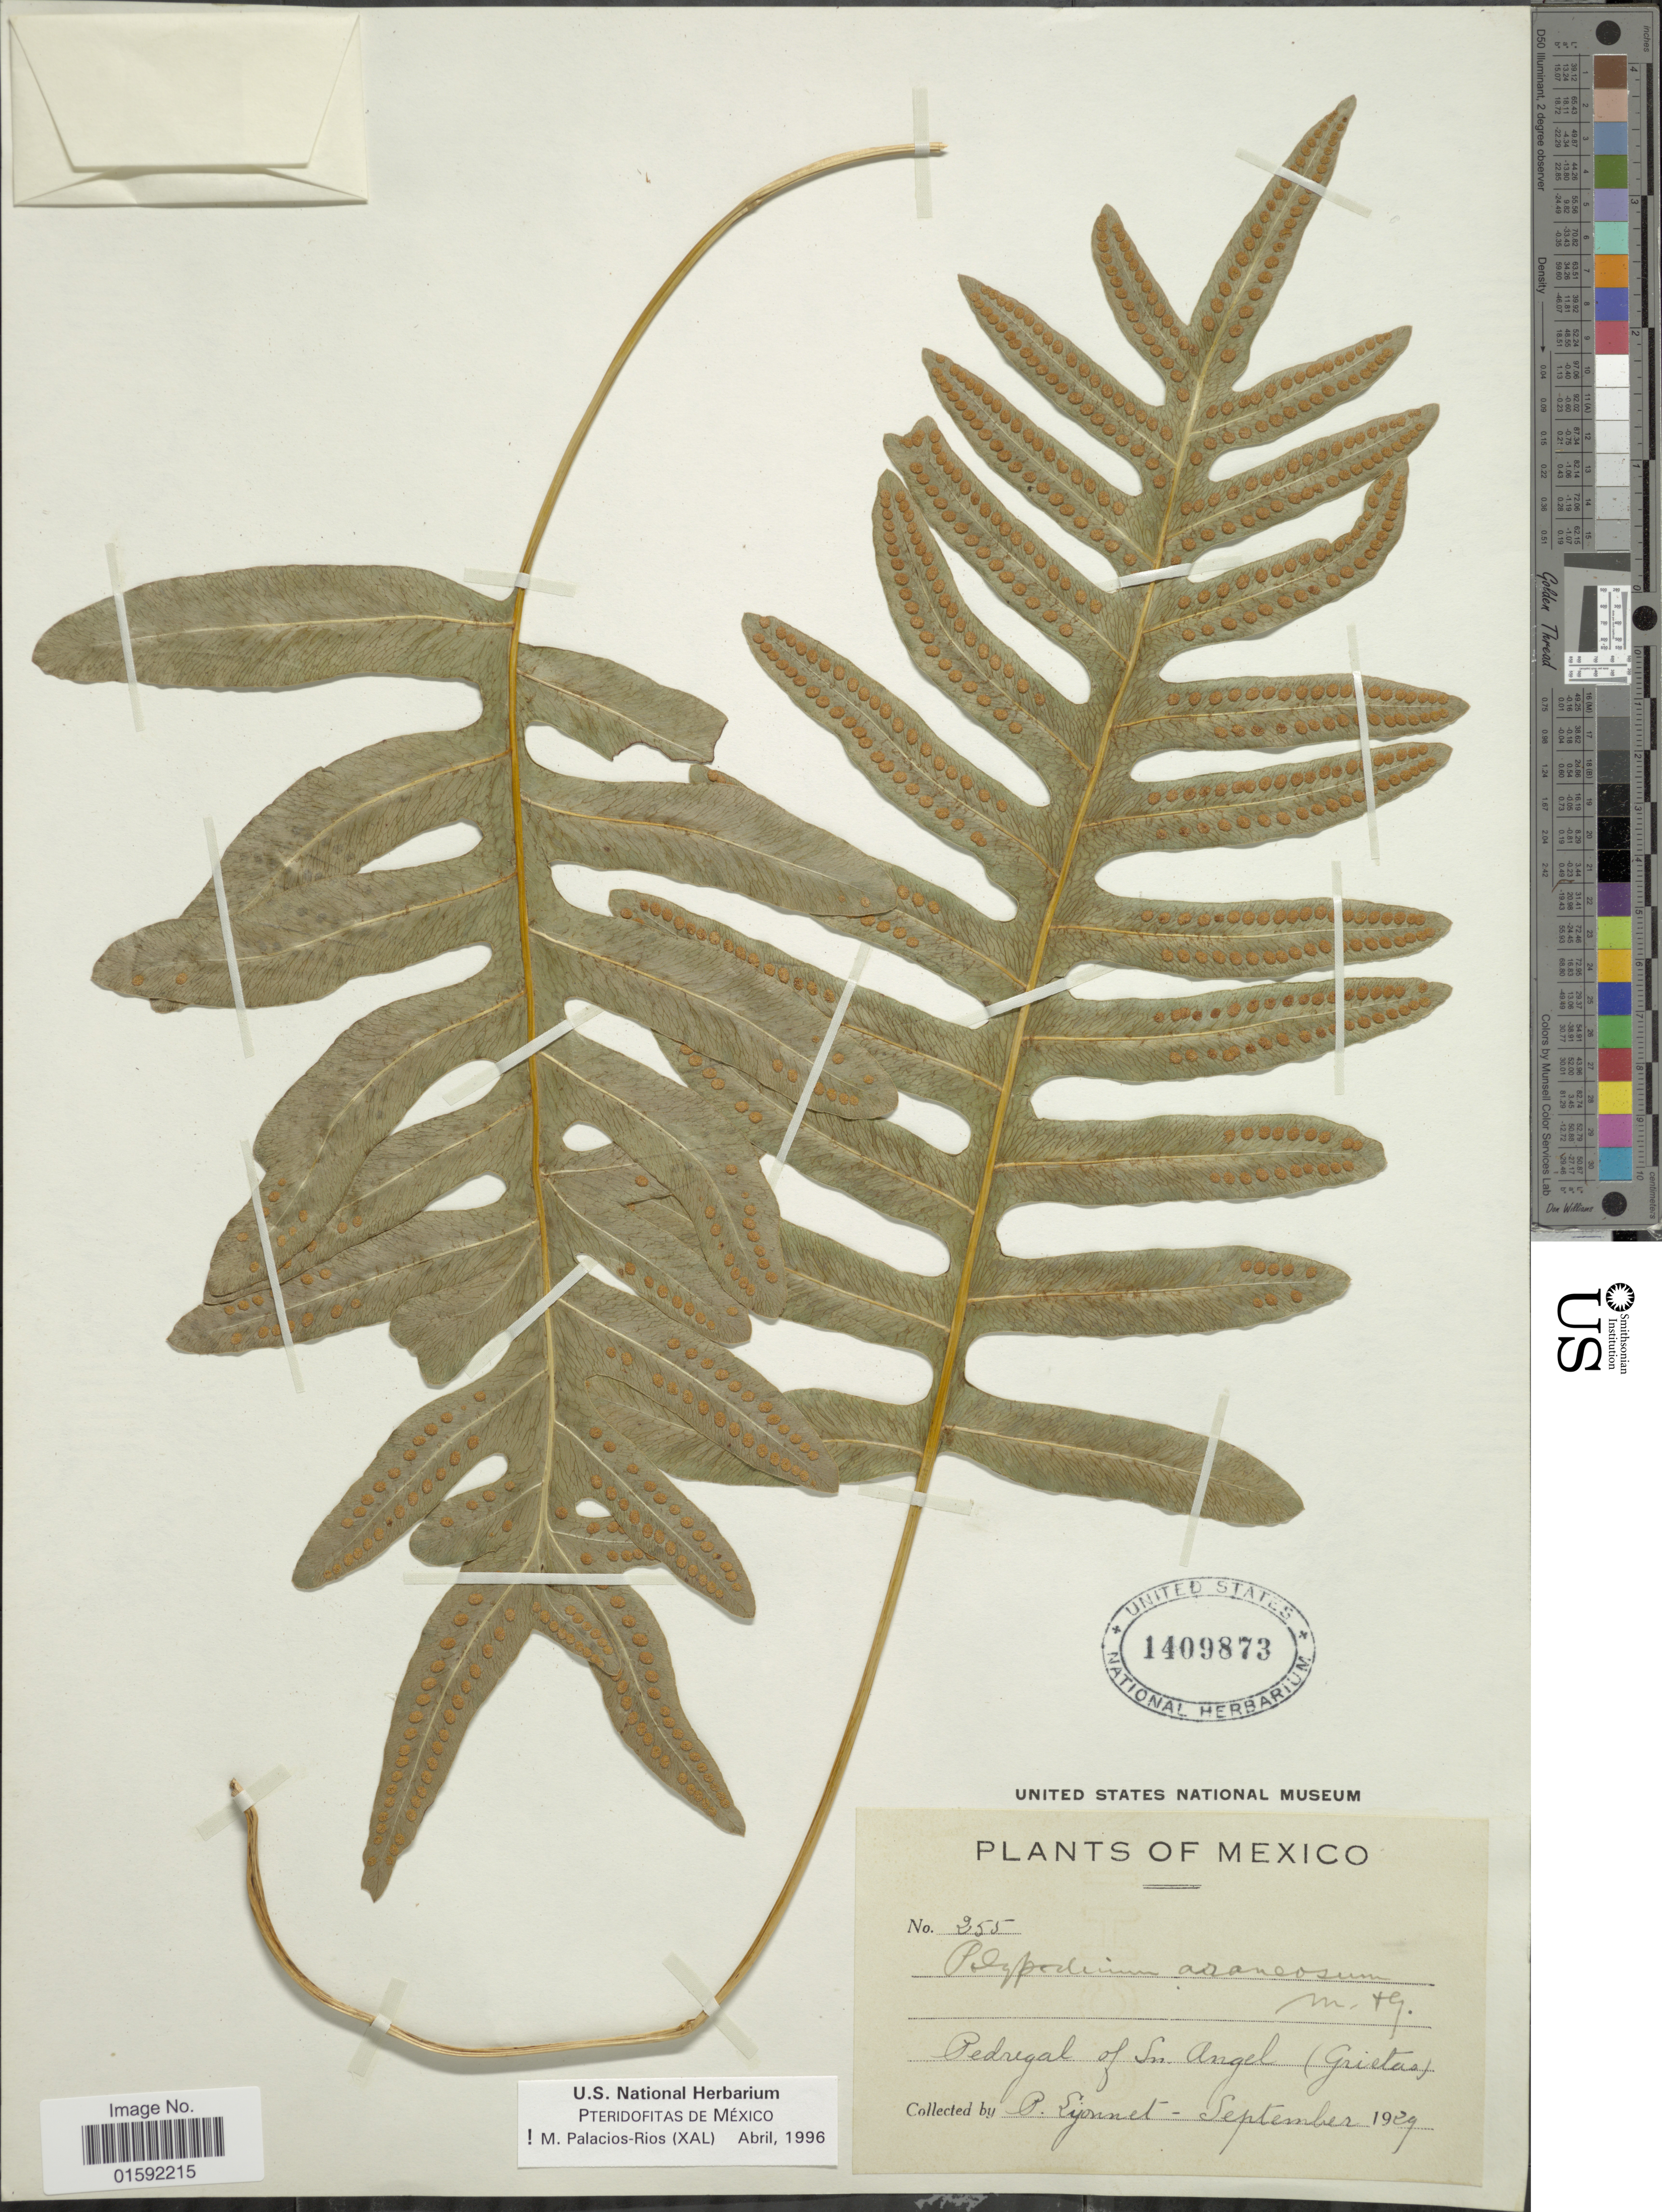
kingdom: Plantae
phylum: Tracheophyta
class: Polypodiopsida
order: Polypodiales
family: Polypodiaceae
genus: Phlebodium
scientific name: Phlebodium araneosum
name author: (M. Martens) Mickel & Beitel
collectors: P. Lyonnel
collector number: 255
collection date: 1929-09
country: Mexico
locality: Pedregal of Sn. Angel (Grietas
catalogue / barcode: US 1409873